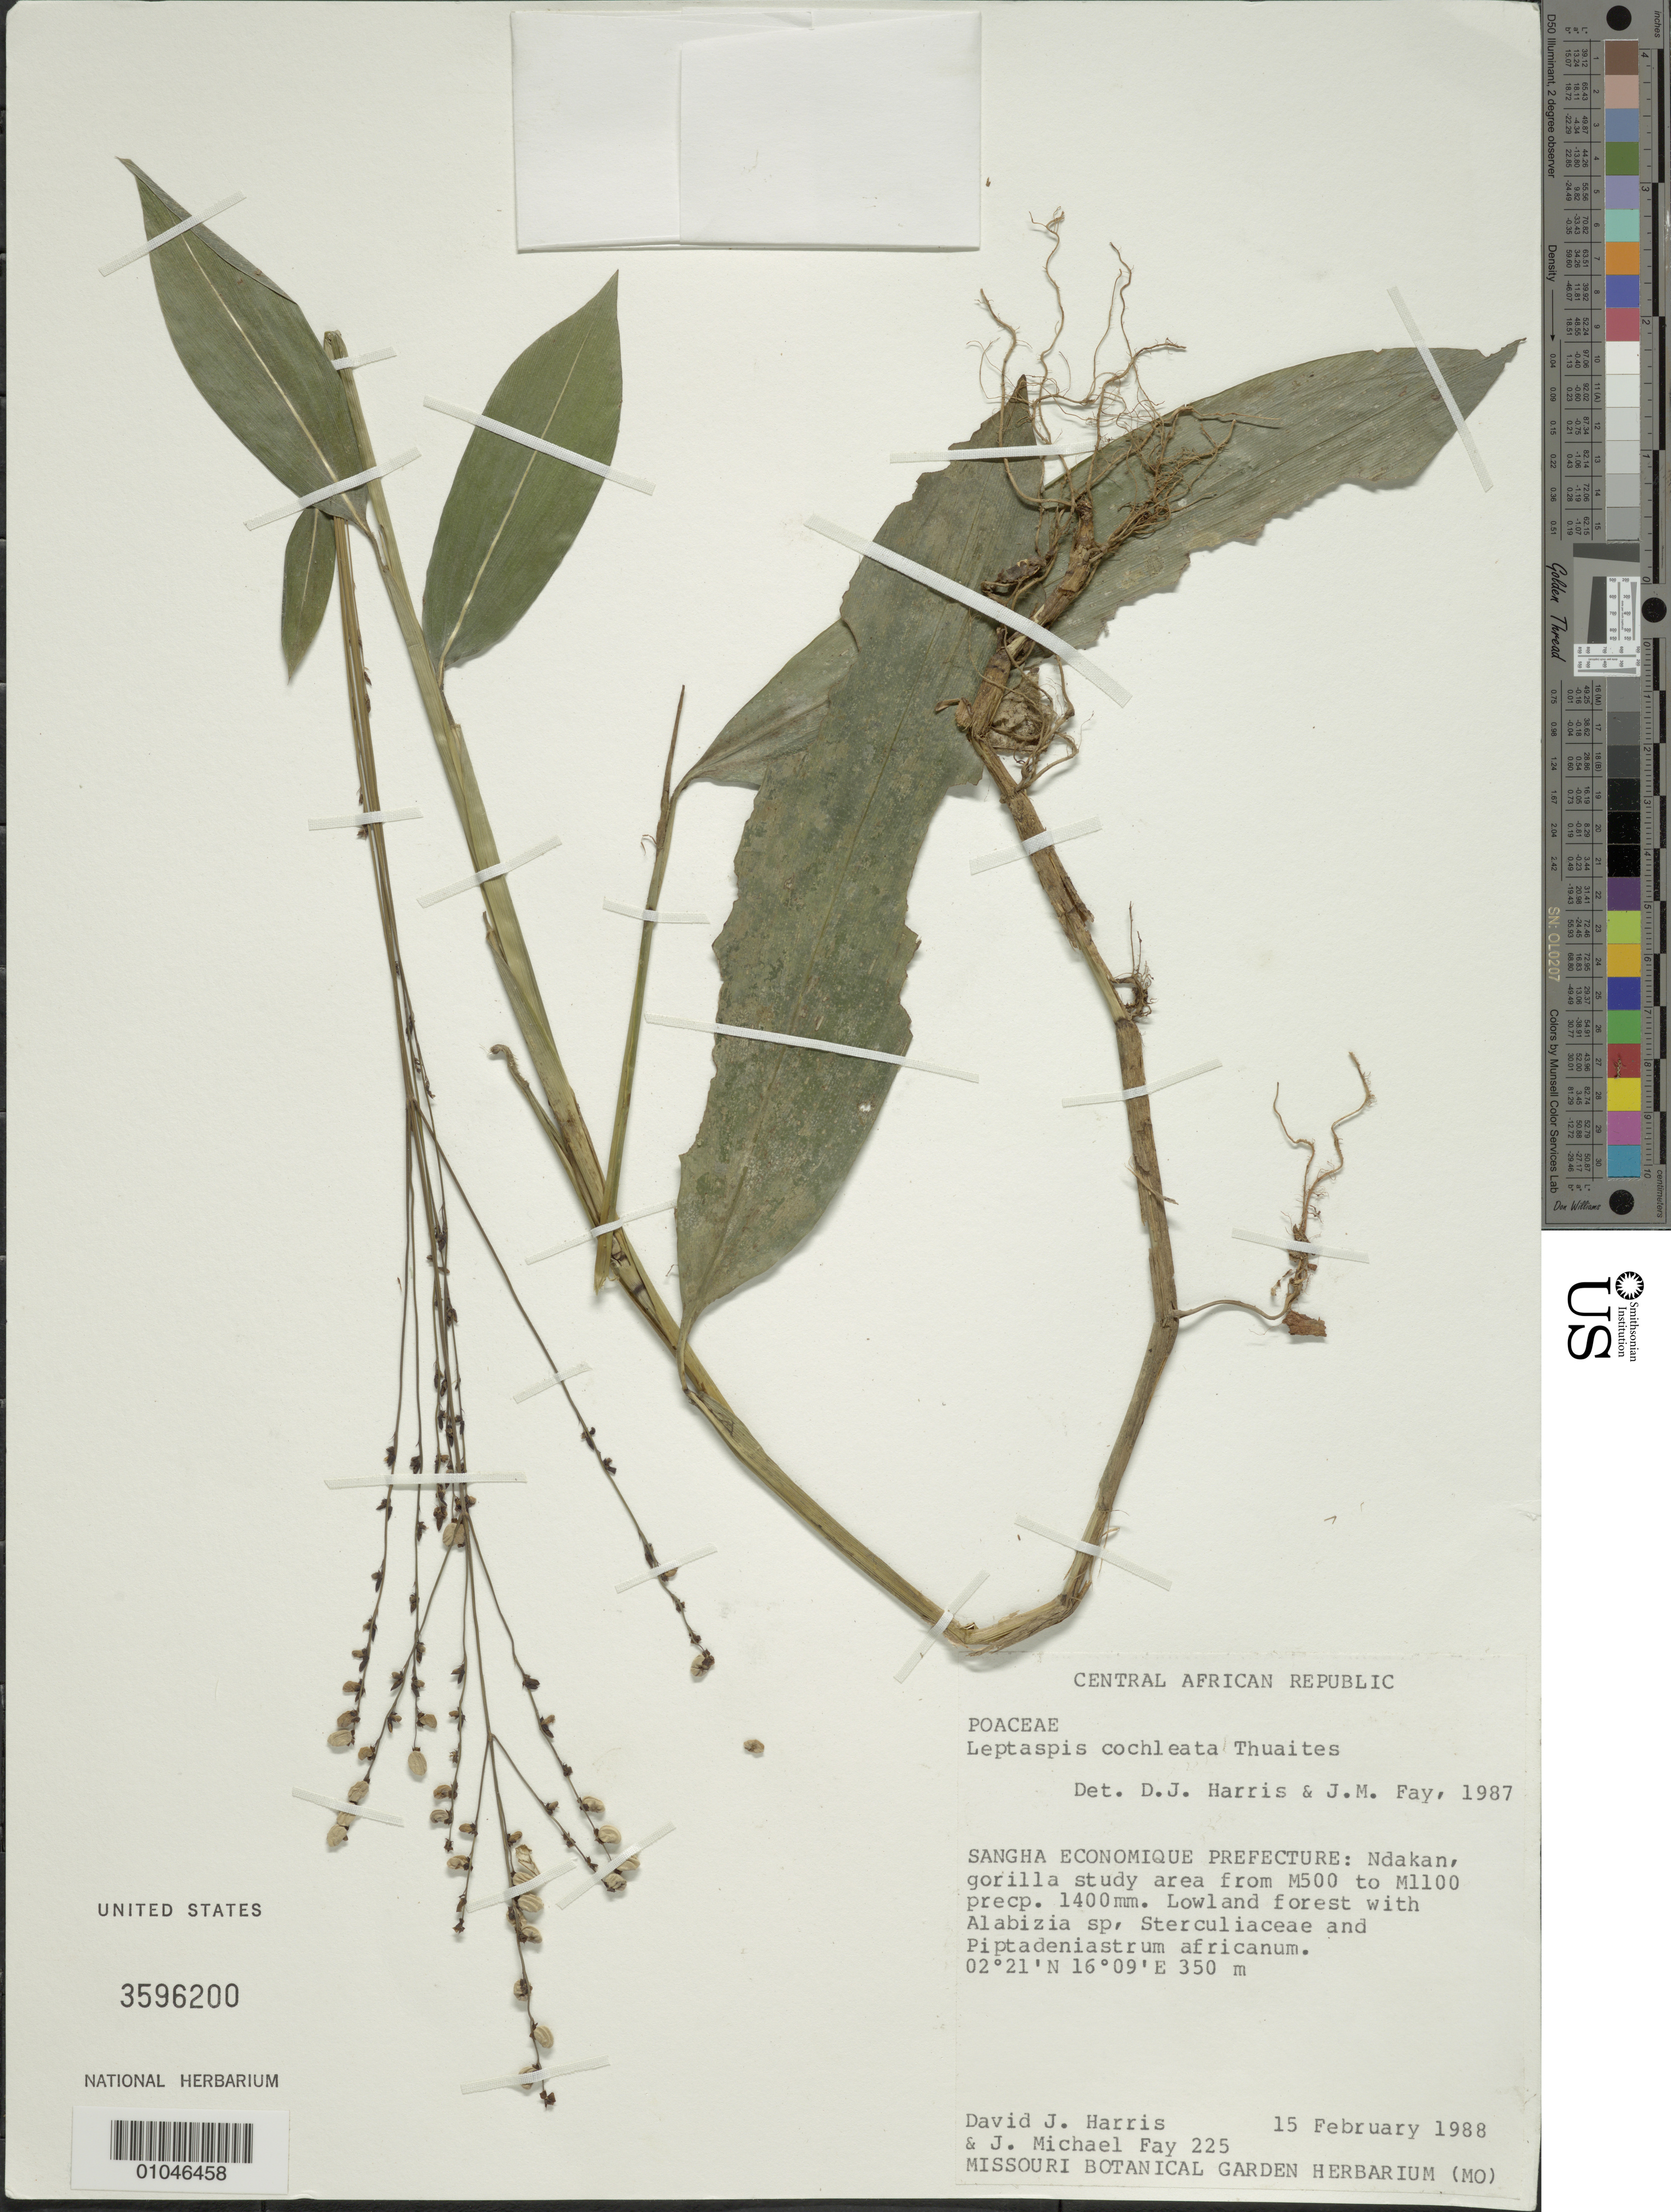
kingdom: Plantae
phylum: Tracheophyta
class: Liliopsida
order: Poales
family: Poaceae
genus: Leptaspis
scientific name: Leptaspis cochleata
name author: Thwaites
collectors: D. J. Harris & J. M. Fay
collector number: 225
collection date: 1988-02-15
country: Central African Republic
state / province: Sangha-Mbaere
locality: Ndakan, gorilla study area from M500 to M1100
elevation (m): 350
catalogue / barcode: US 3596200